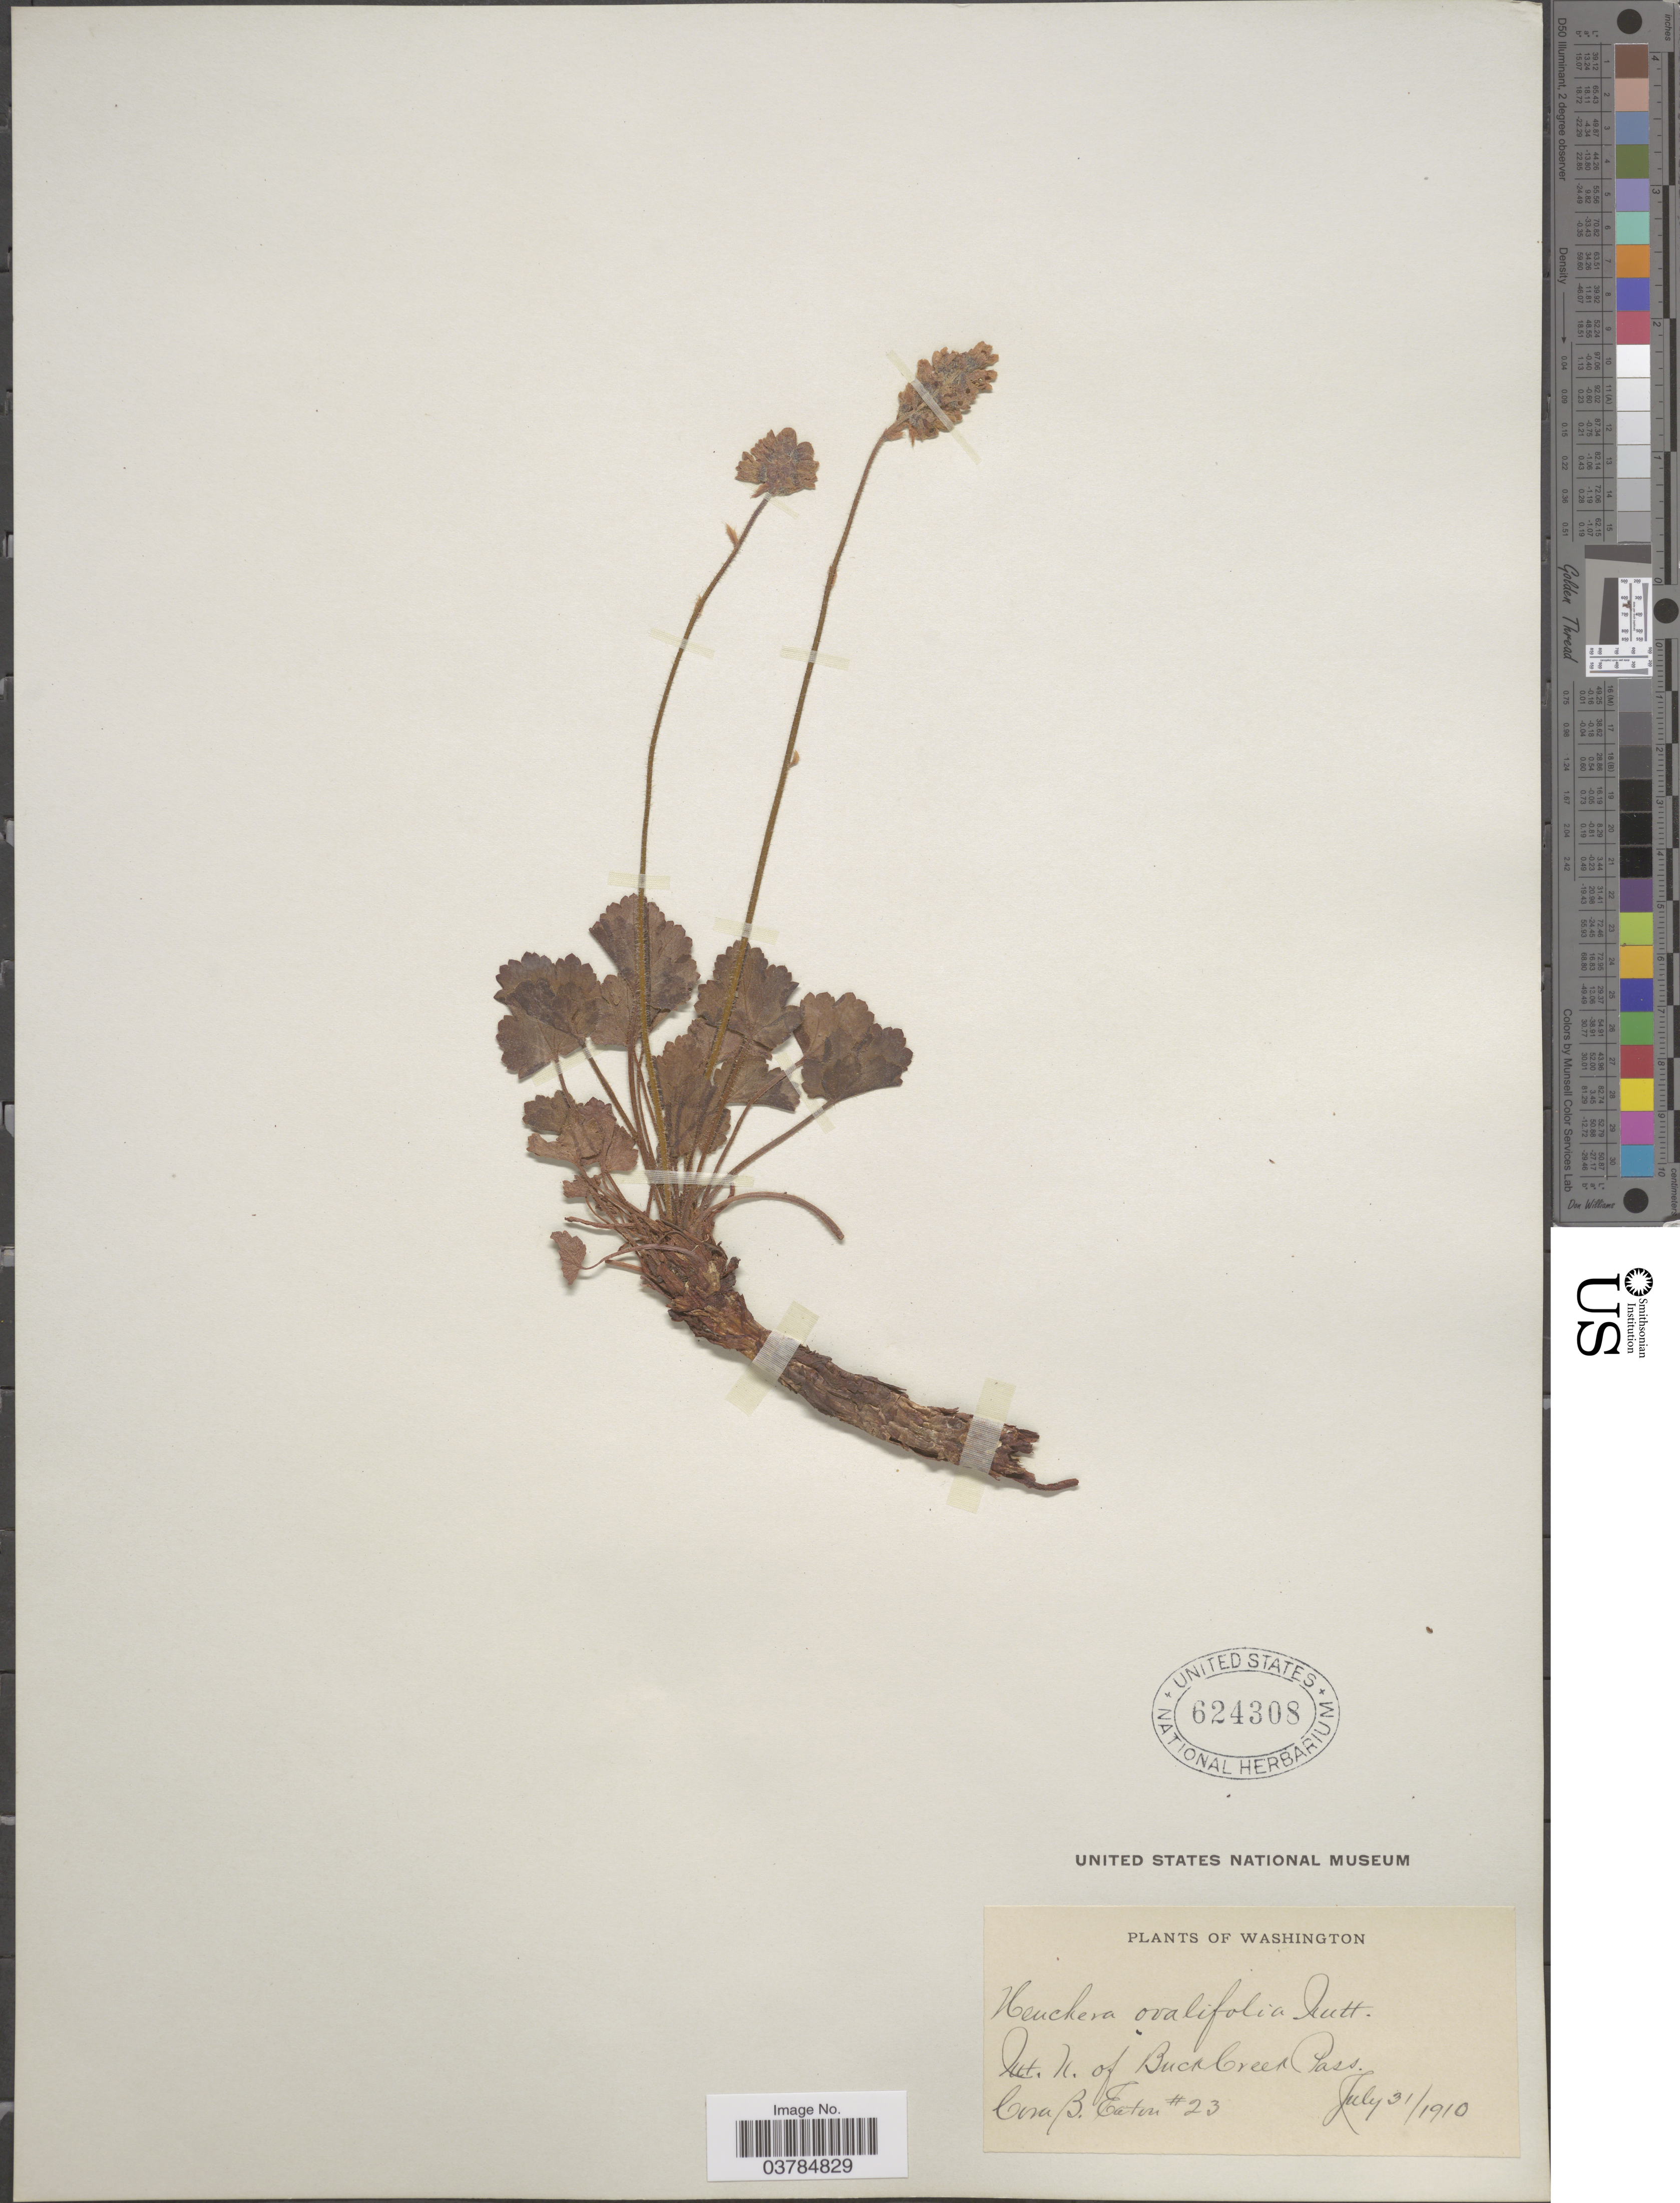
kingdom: Plantae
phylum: Tracheophyta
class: Magnoliopsida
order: Saxifragales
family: Saxifragaceae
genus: Heuchera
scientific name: Heuchera ovalifolia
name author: Torr. & A. Gray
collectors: C. Eaton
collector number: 23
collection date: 1910-07-31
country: United States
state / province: Washington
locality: Mt. N. of Buck Creek Pass.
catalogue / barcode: US 624308